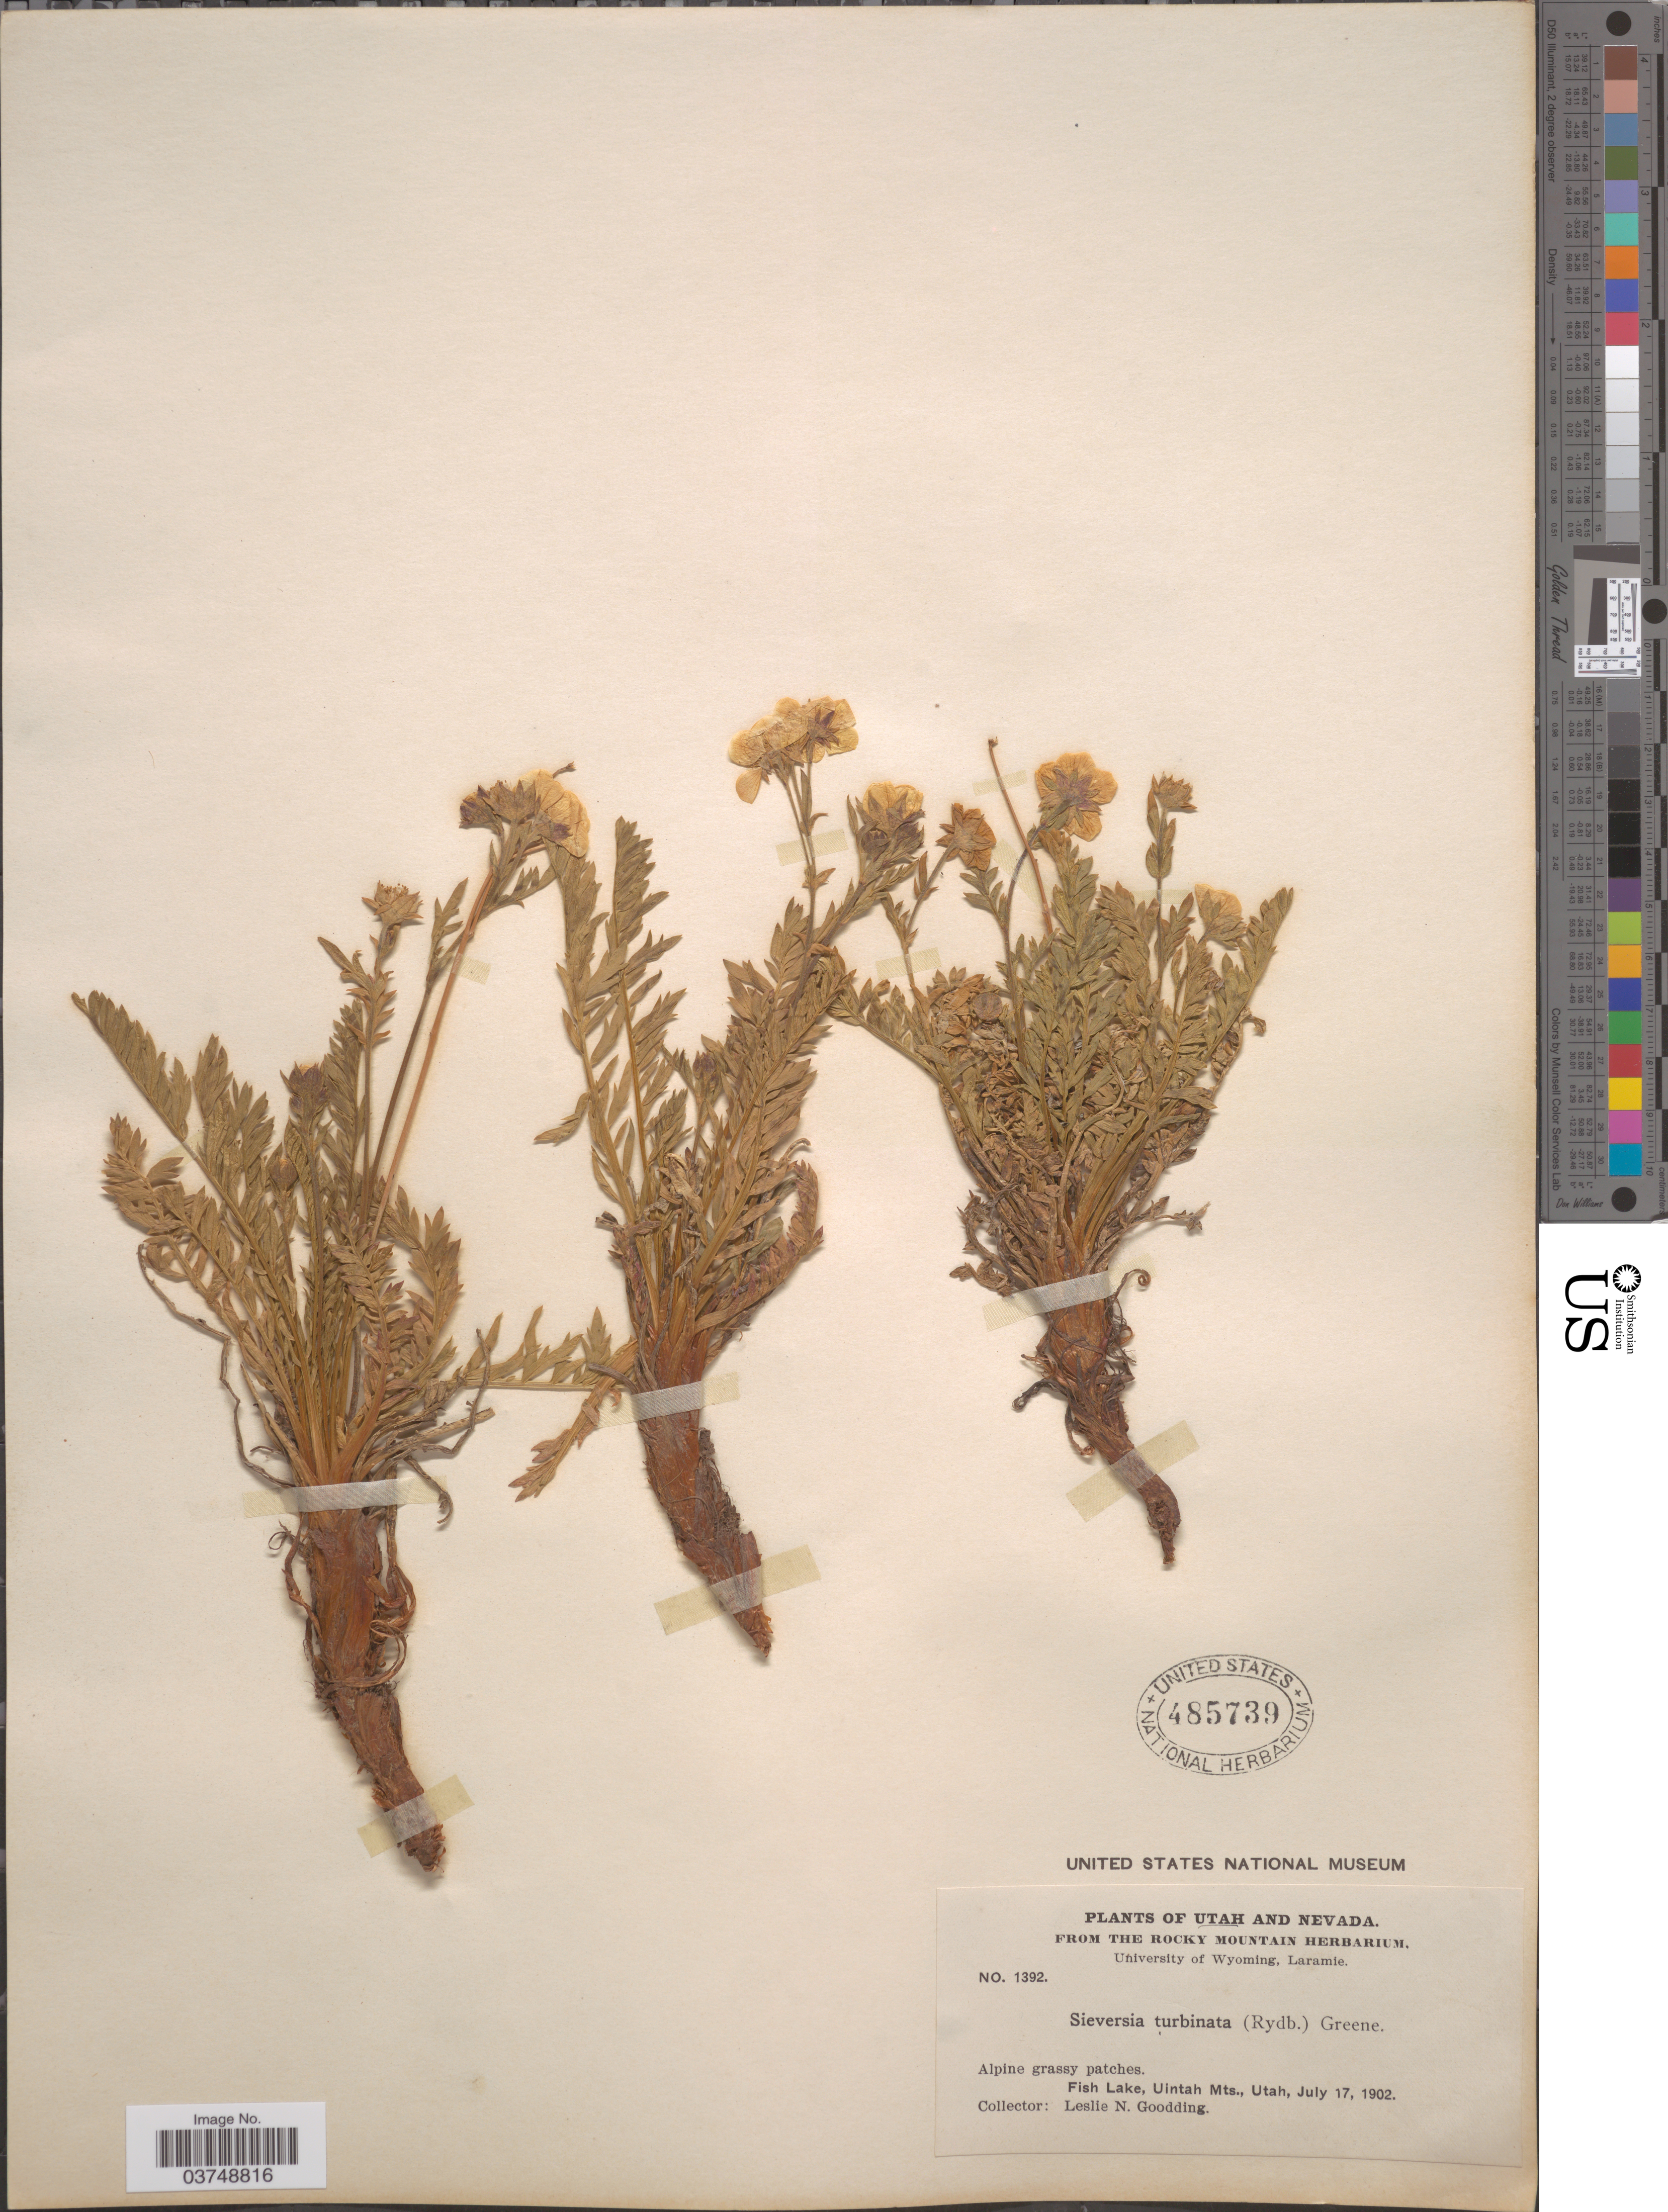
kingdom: Plantae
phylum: Tracheophyta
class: Magnoliopsida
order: Rosales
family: Rosaceae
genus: Geum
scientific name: Geum rossii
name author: (R. Br.) Ser.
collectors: L. N. Goodding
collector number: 1392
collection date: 1902-07-17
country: United States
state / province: Utah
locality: Fish Lake, Uintah Mts.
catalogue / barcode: US 485739